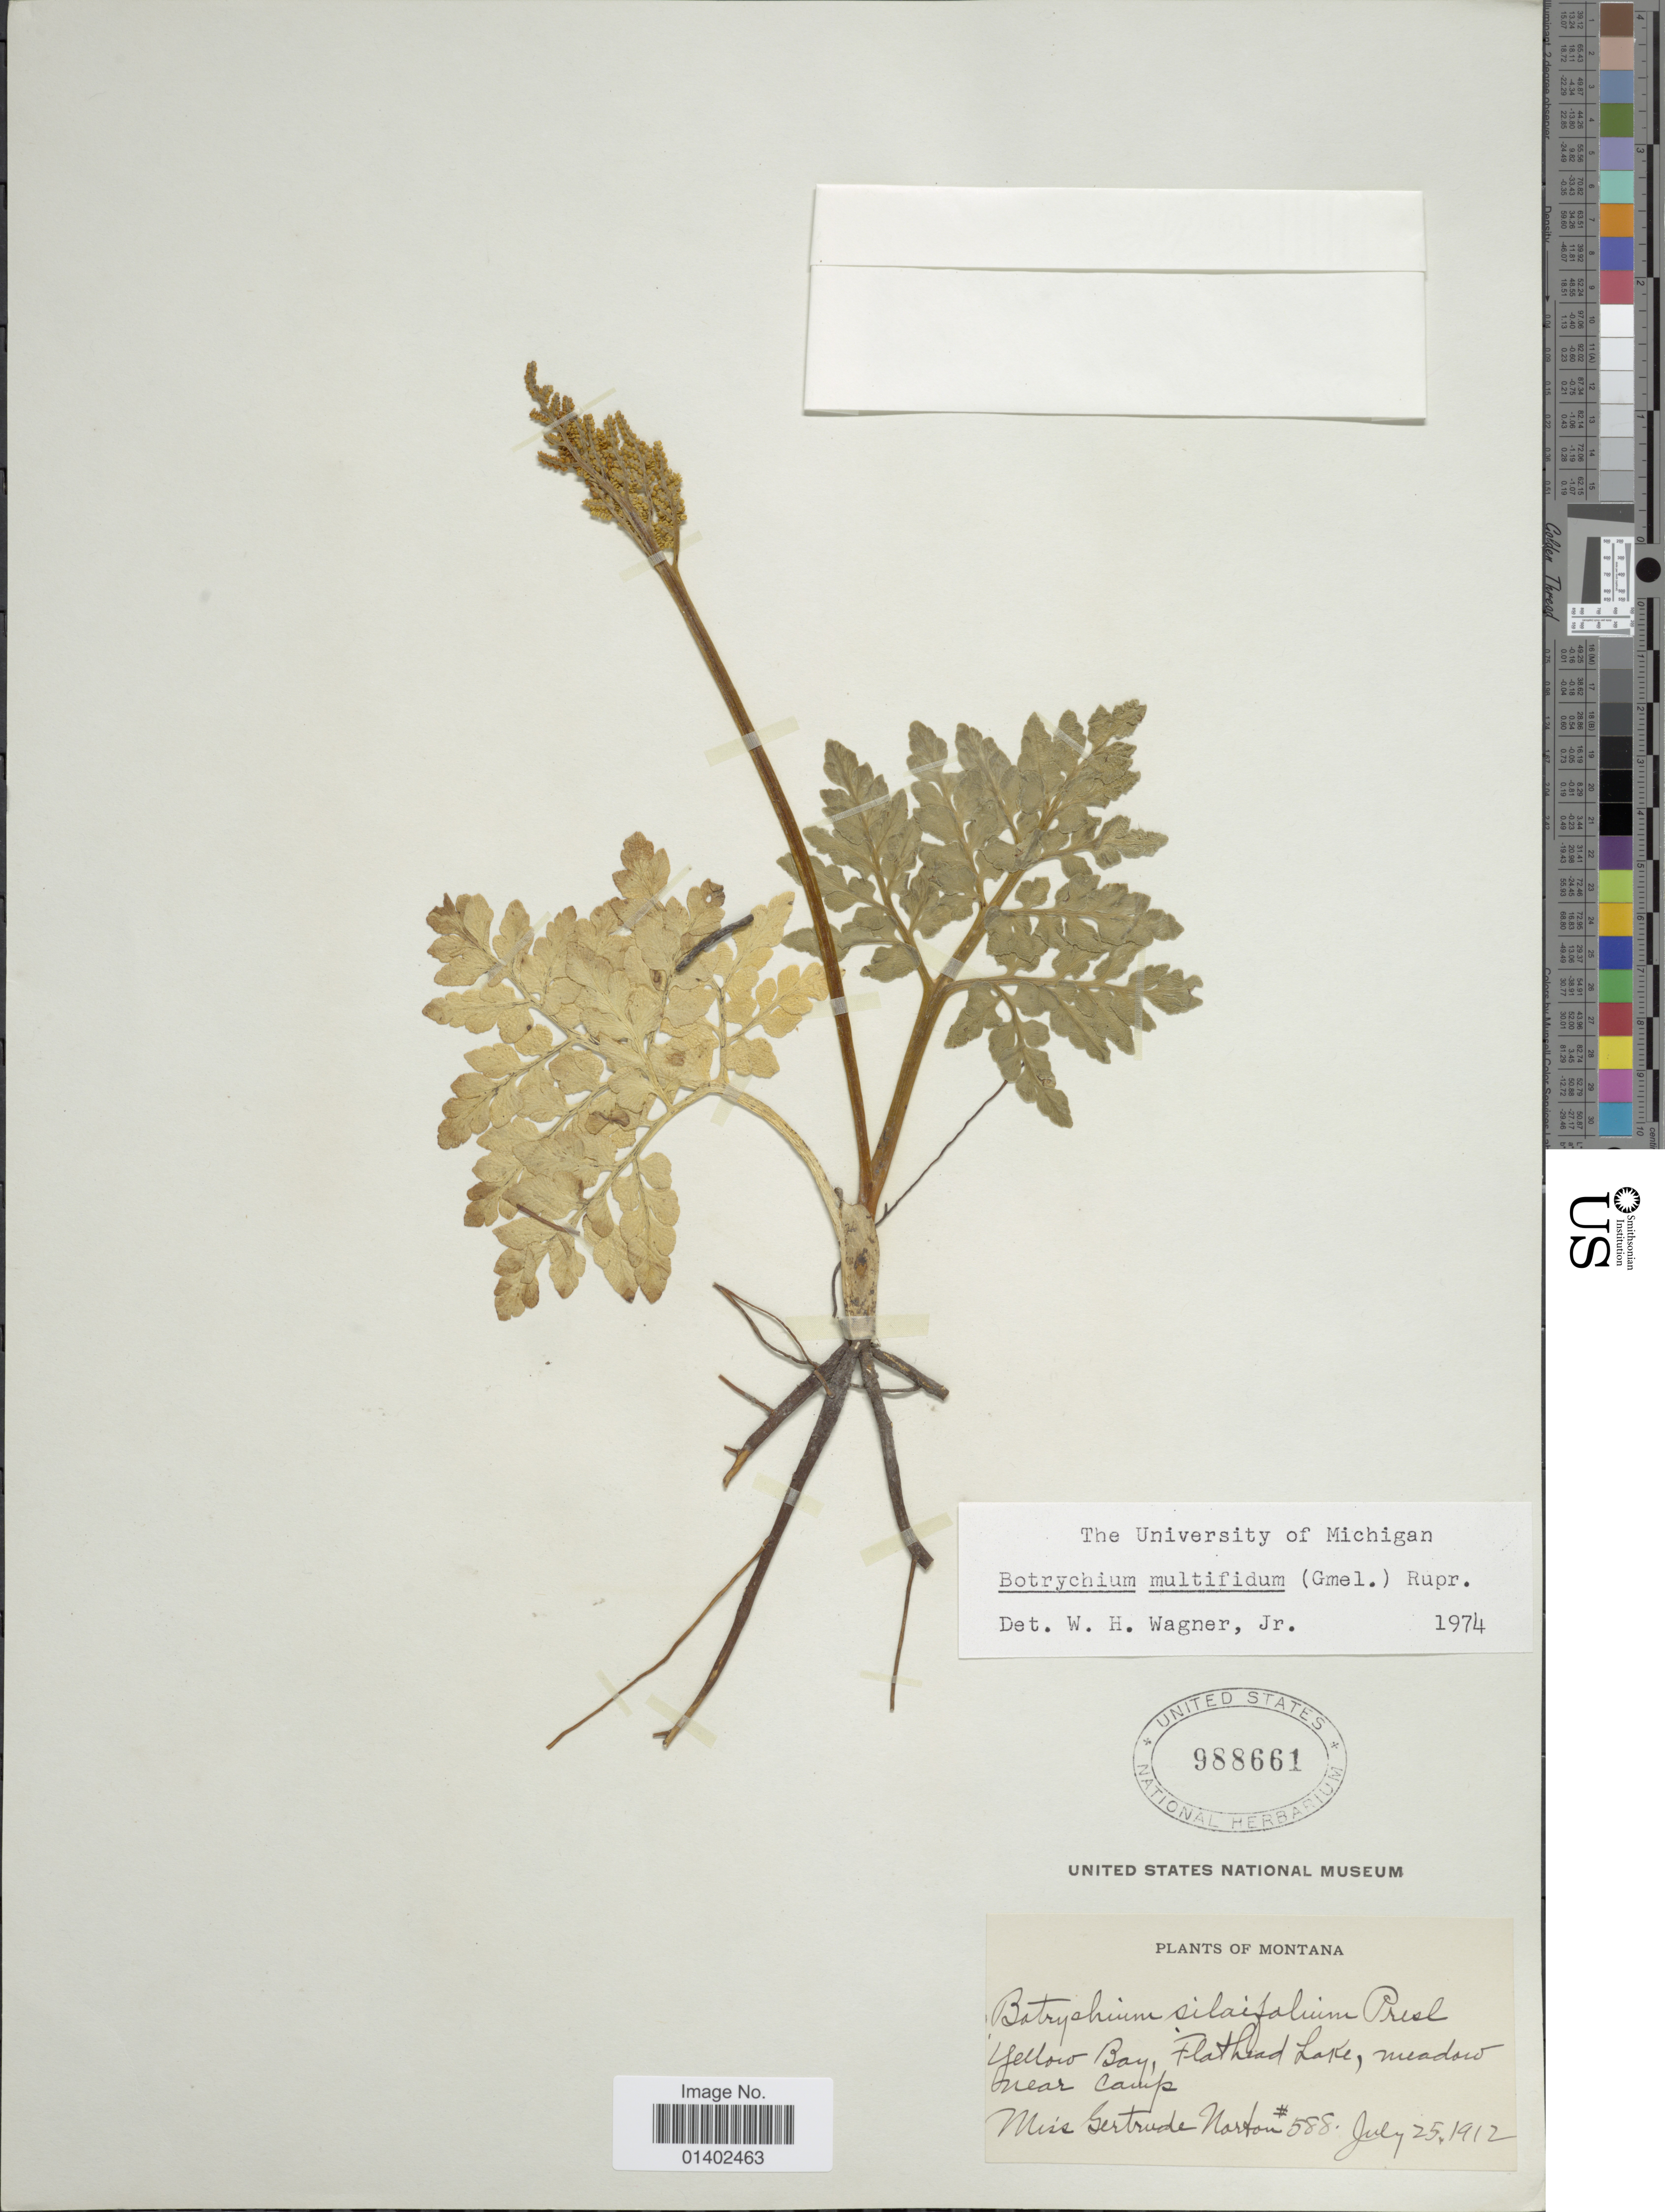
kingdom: Plantae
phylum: Tracheophyta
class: Polypodiopsida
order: Ophioglossales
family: Ophioglossaceae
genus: Botrychium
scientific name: Botrychium multifidum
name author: (J.F. Gmel.) Rupr.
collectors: G. Norton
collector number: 588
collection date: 1912-07-25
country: United States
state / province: Montana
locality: Yellow Bay, Flathead Lake, meadow near camp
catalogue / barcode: US 988661